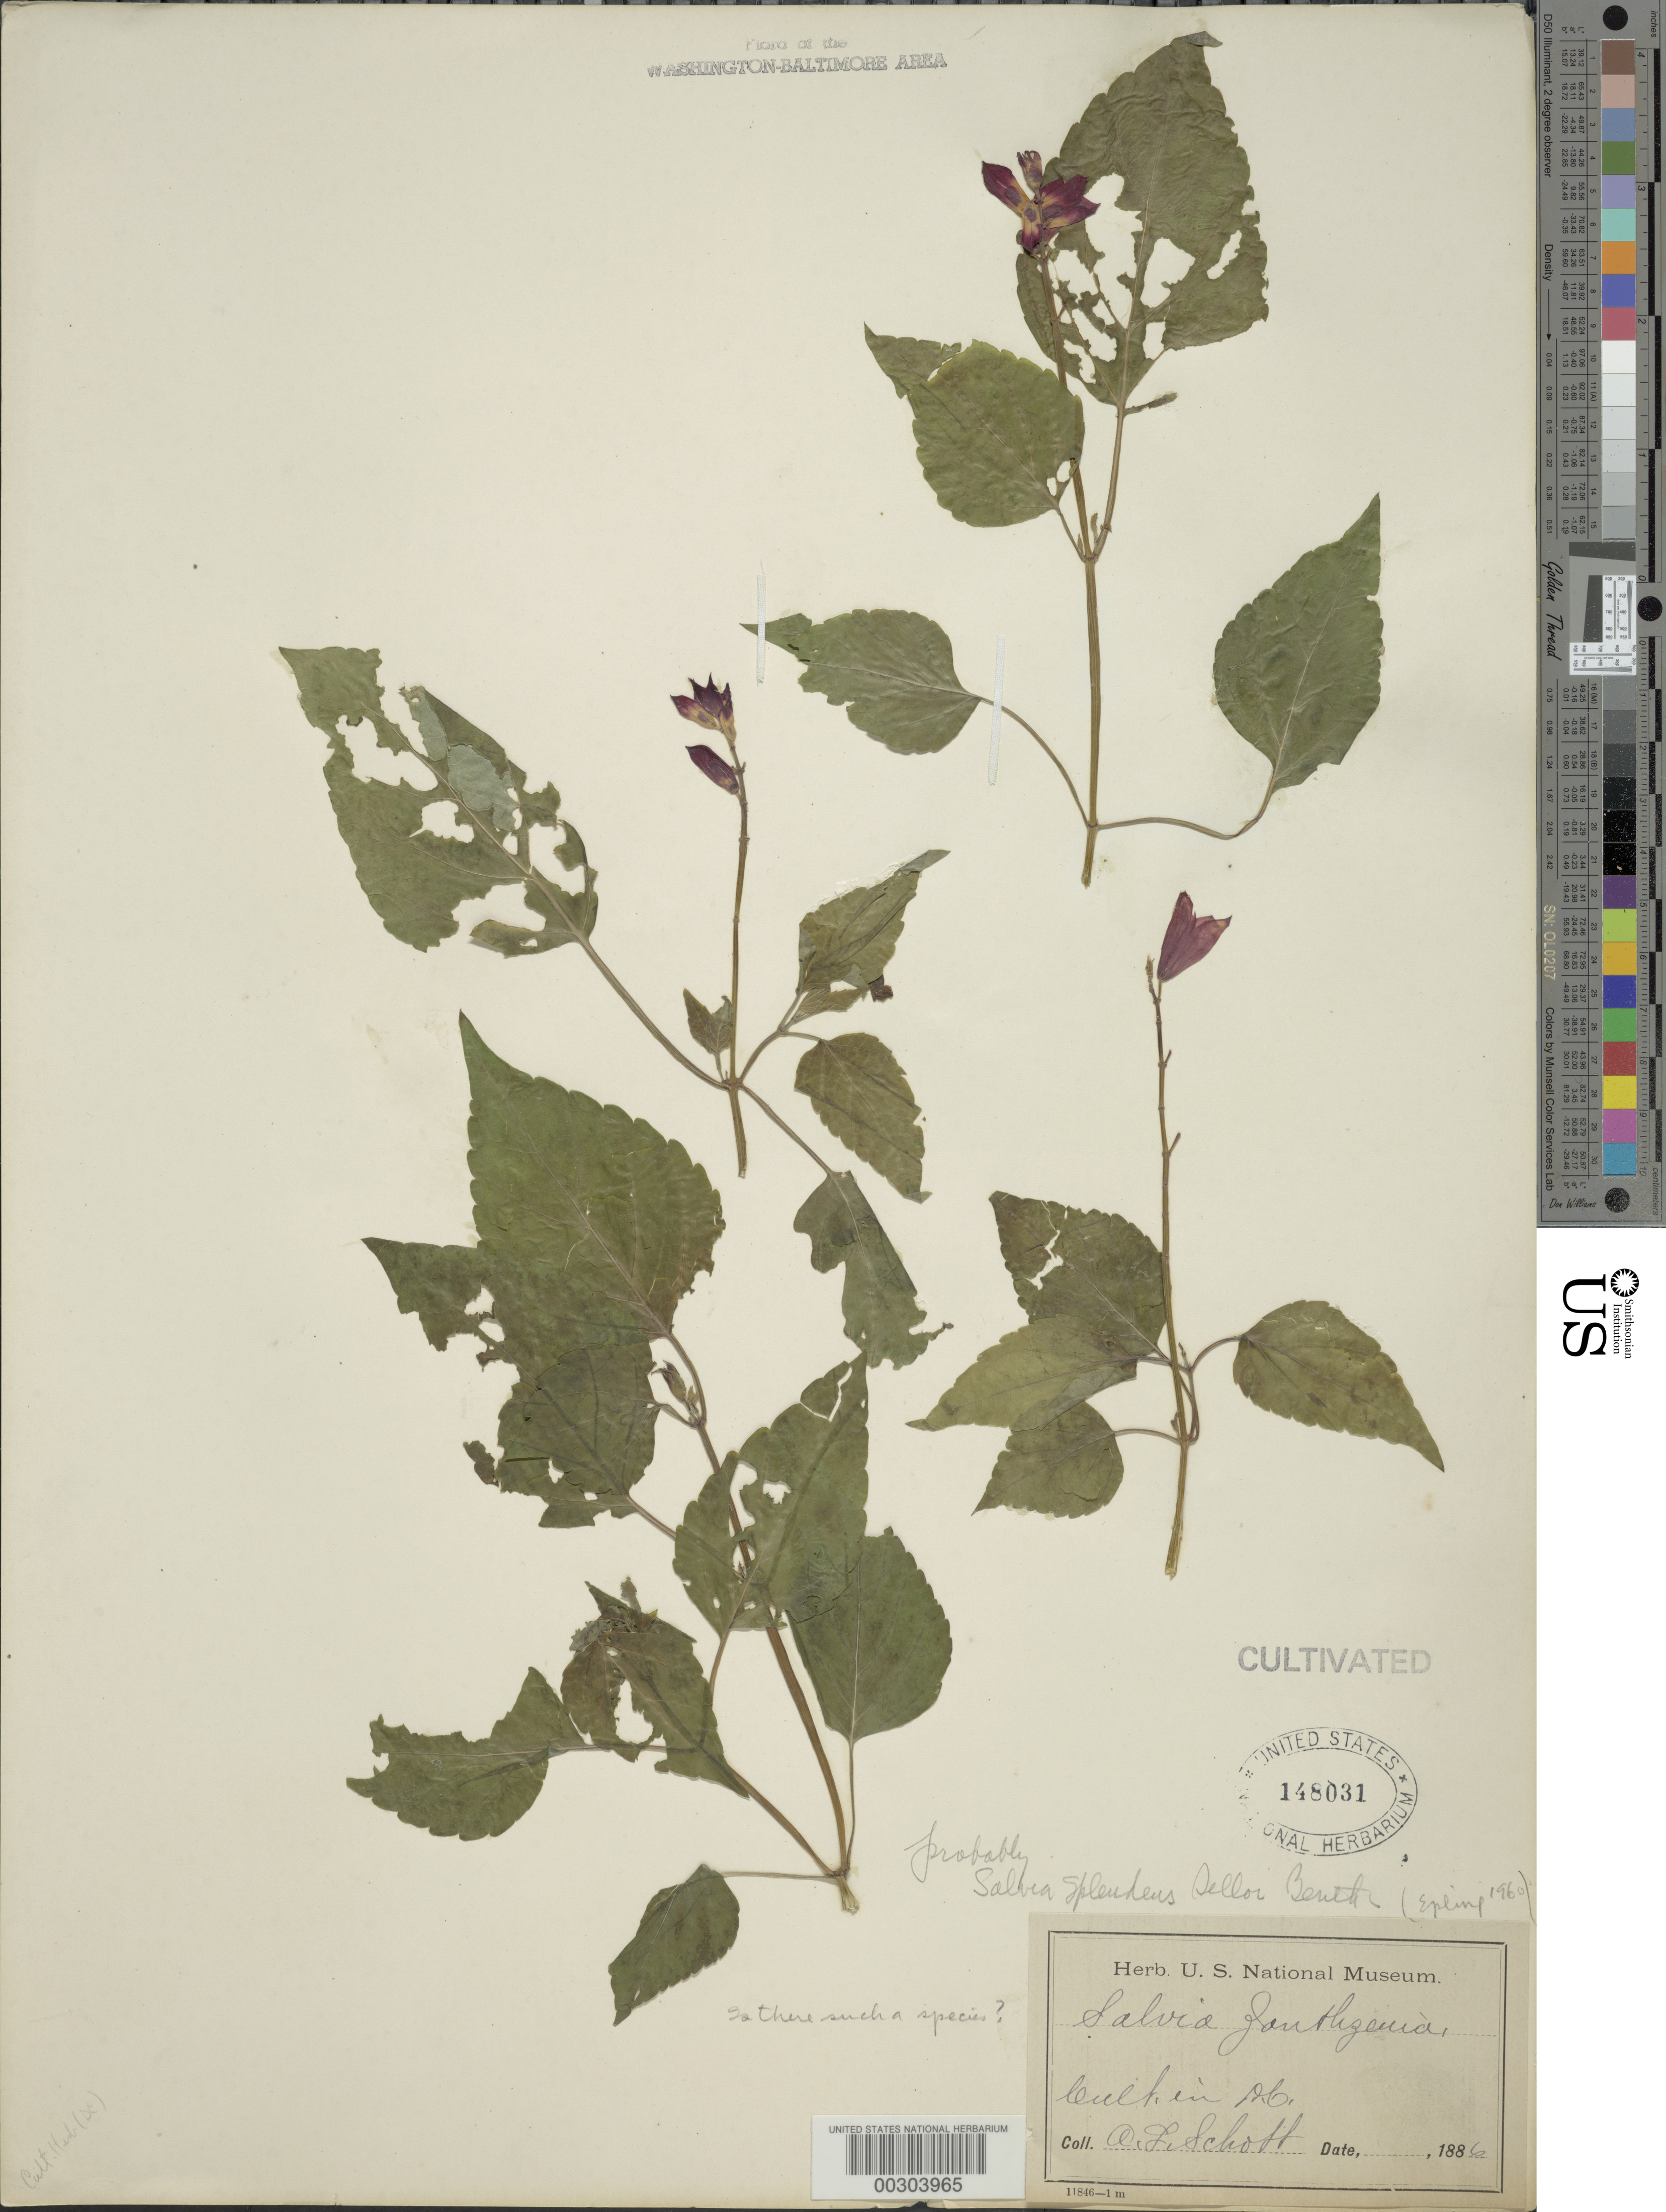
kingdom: Plantae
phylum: Tracheophyta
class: Magnoliopsida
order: Lamiales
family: Lamiaceae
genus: Salvia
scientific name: Salvia splendens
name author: Sellow ex Nees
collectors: A. L. Schott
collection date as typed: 1886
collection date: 1886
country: United States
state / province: District of Columbia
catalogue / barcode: US 148031